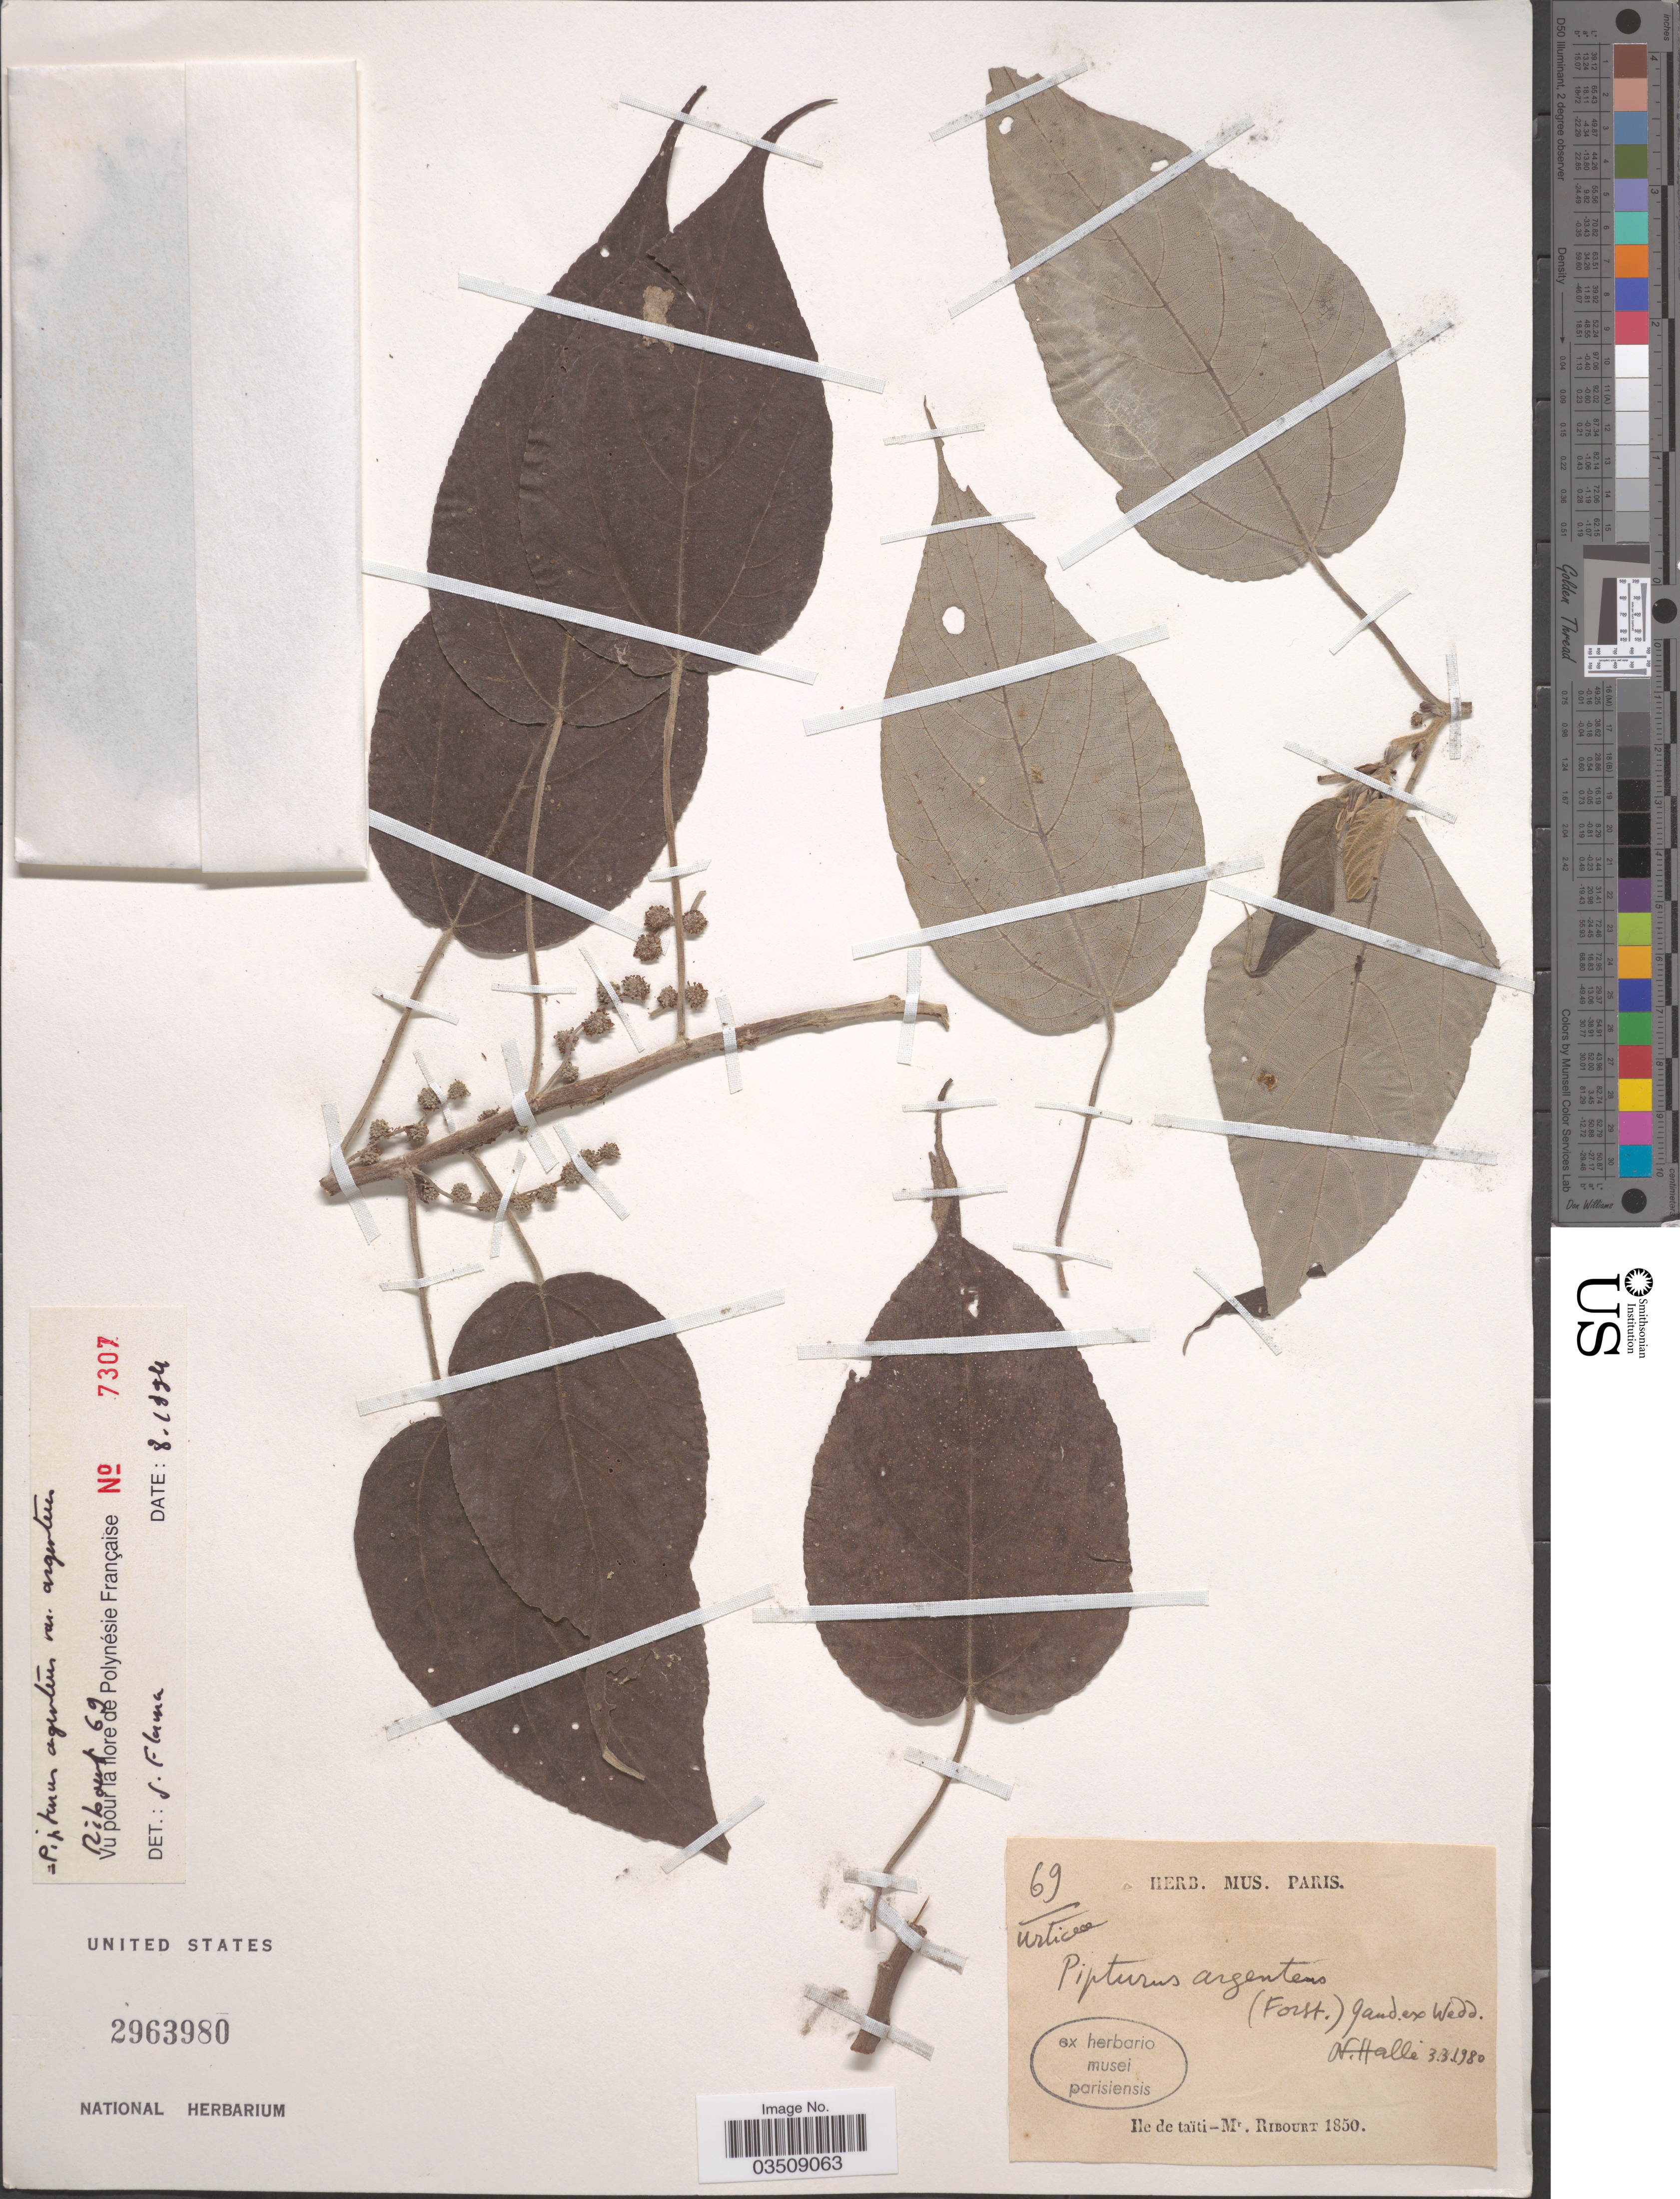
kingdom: Plantae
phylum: Tracheophyta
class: Magnoliopsida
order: Rosales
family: Urticaceae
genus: Pipturus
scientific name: Pipturus argenteus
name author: (G. Forst.) Wedd.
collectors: -. Ribourt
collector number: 69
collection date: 1850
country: French Polynesia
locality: Ile de taïti.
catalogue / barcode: US 2963980